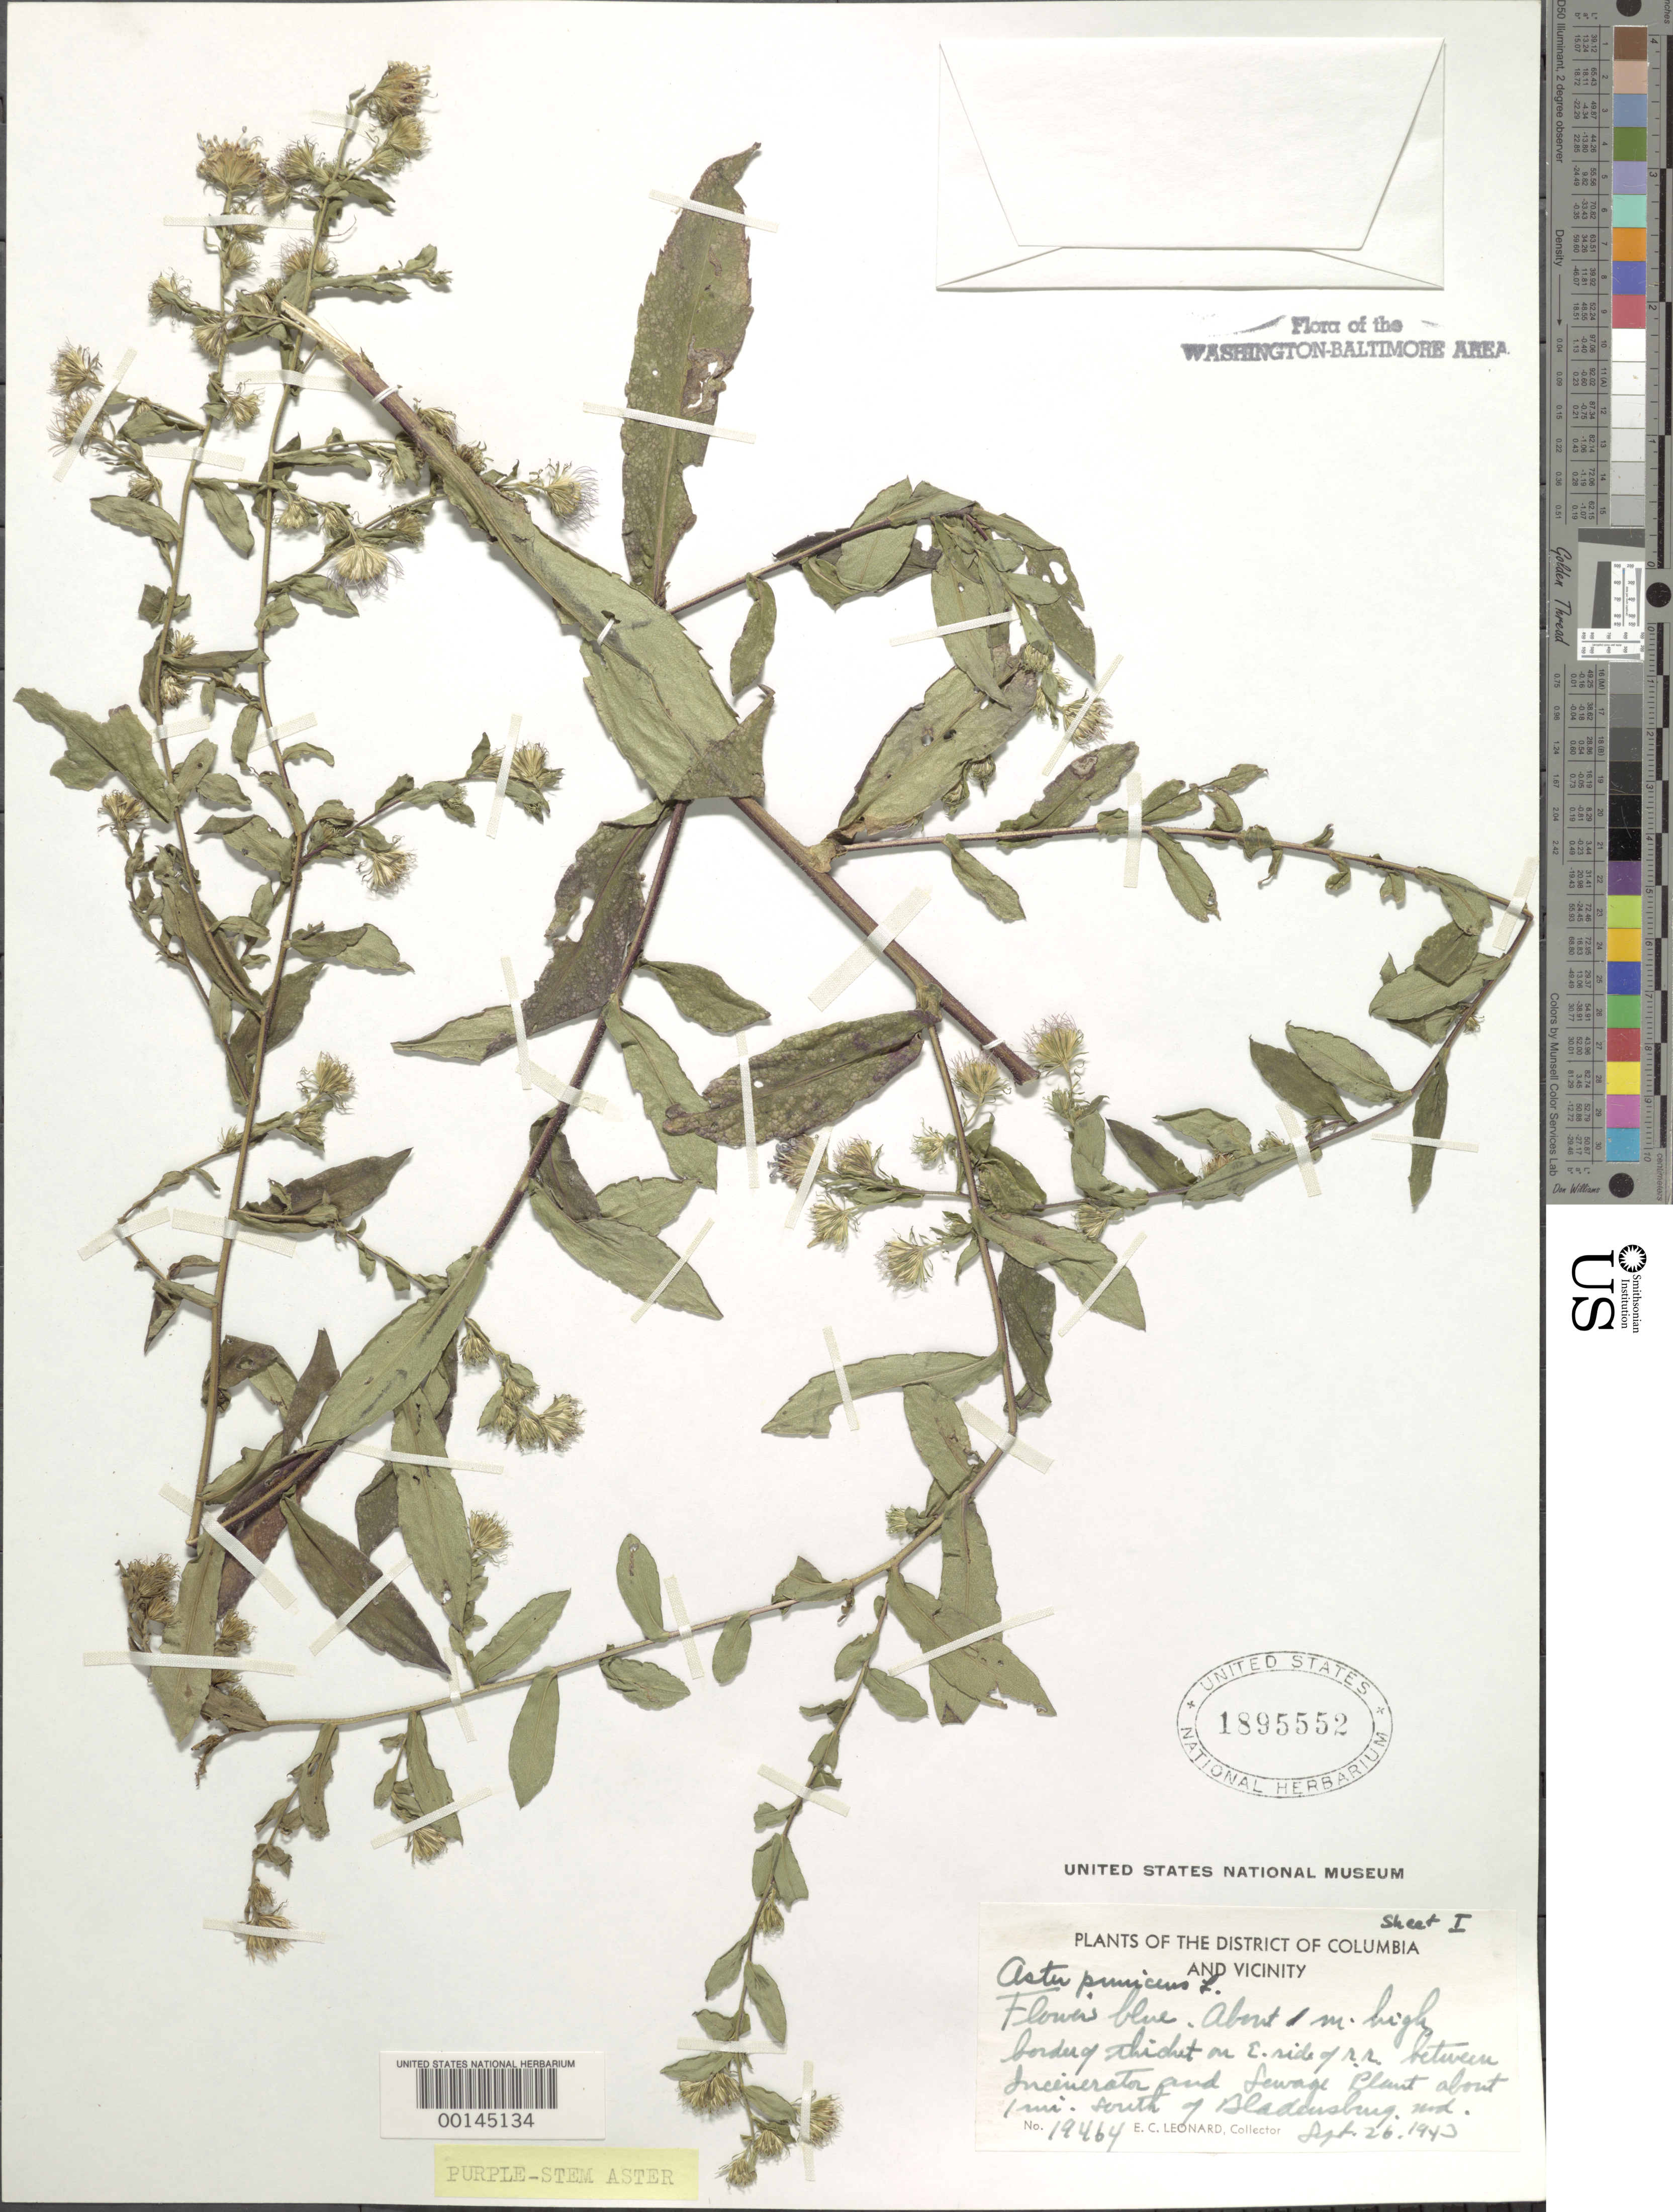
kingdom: Plantae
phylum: Tracheophyta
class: Magnoliopsida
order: Asterales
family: Asteraceae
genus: Symphyotrichum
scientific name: Symphyotrichum puniceum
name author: (L.) Á. Löve & D. Löve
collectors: E. C. Leonard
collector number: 19464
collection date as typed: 26 Sep 1943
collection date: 1943-09-26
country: United States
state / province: Maryland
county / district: Prince George's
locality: between Incinerator and Sewage Plant south of Bladensburg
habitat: Border of thicket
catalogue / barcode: US 1895552